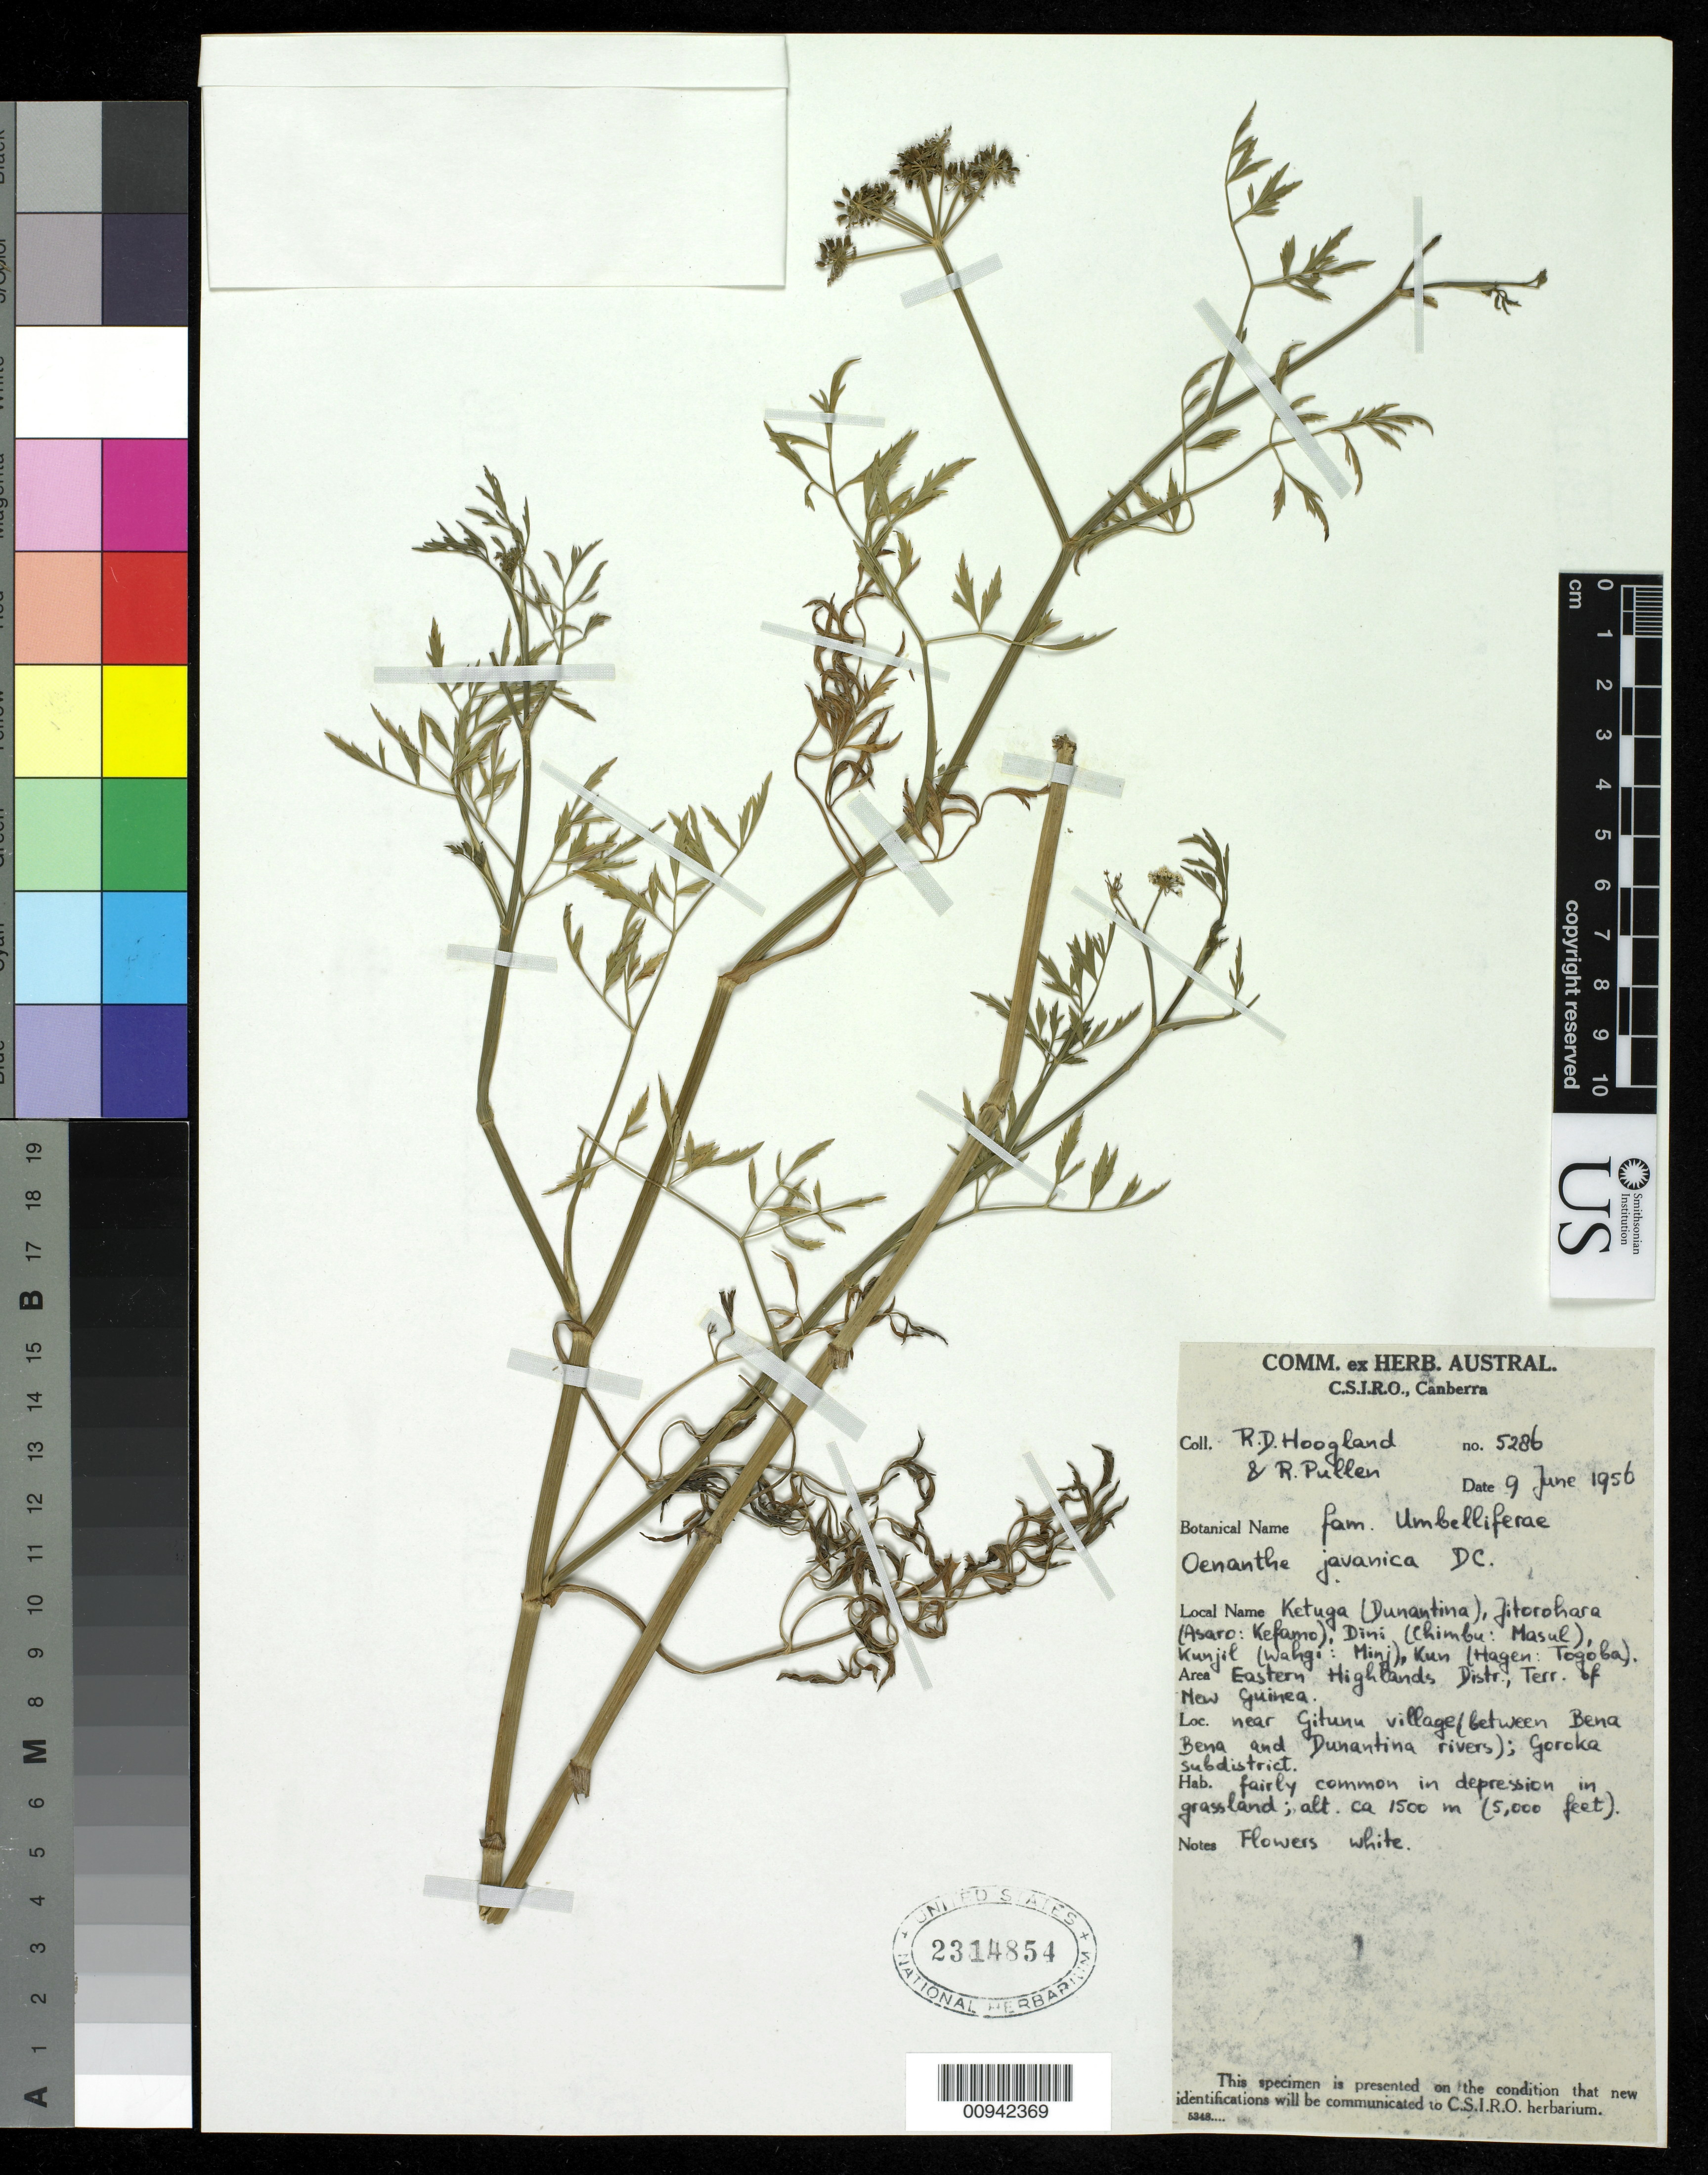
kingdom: Plantae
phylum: Tracheophyta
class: Magnoliopsida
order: Apiales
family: Apiaceae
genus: Oenanthe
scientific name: Oenanthe javanica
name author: (Blume) DC.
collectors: R. D. Hoogland & R. Pullen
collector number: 5286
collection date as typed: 09 Jun 1956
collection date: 1956-06-09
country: Papua New Guinea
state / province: Eastern Highlands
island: New Guinea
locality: near Gitunu village (between Bena Bena and Dunantina rivers); Goroka sub-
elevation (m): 1524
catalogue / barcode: US 2314854